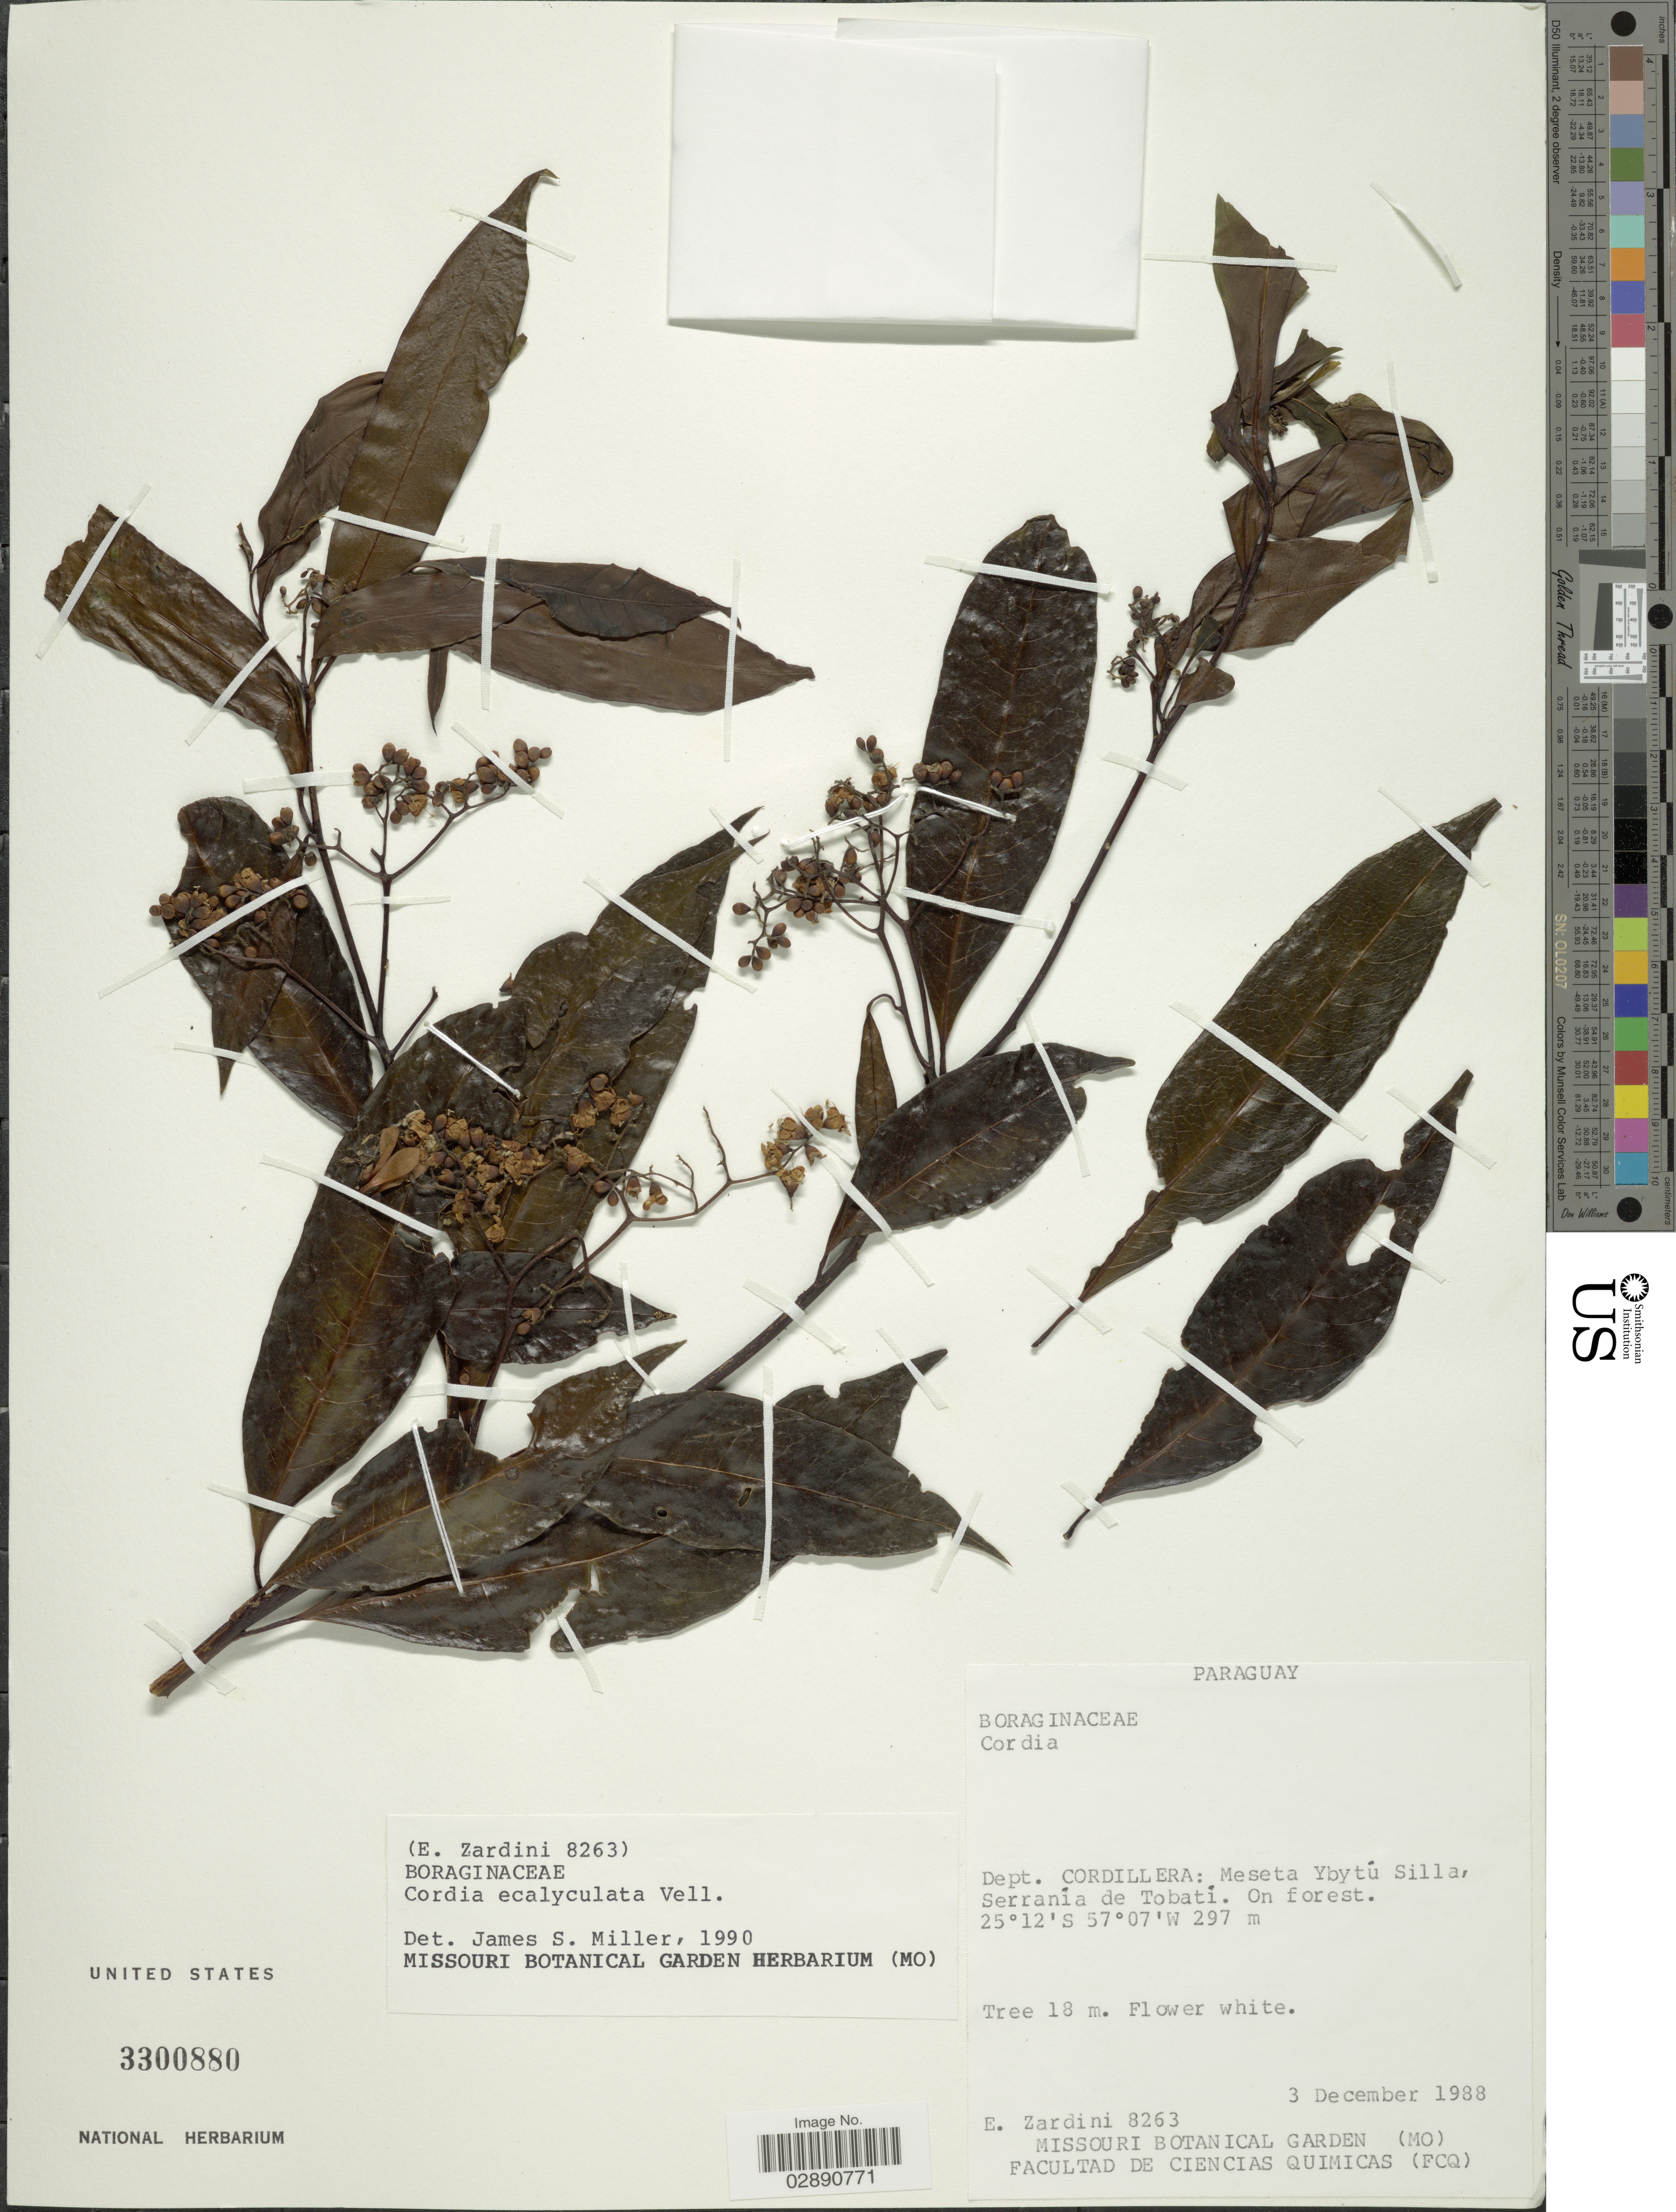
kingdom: Plantae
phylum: Tracheophyta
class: Magnoliopsida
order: Boraginales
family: Cordiaceae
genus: Cordia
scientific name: Cordia ecalyculata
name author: Vell.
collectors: E. Zardini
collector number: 8263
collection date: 1988-12-03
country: Paraguay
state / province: Cordillera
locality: Dept. Cordillera: Meseta Ybytú Silla, Serranía de Tobatí.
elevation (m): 297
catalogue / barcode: US 3300880